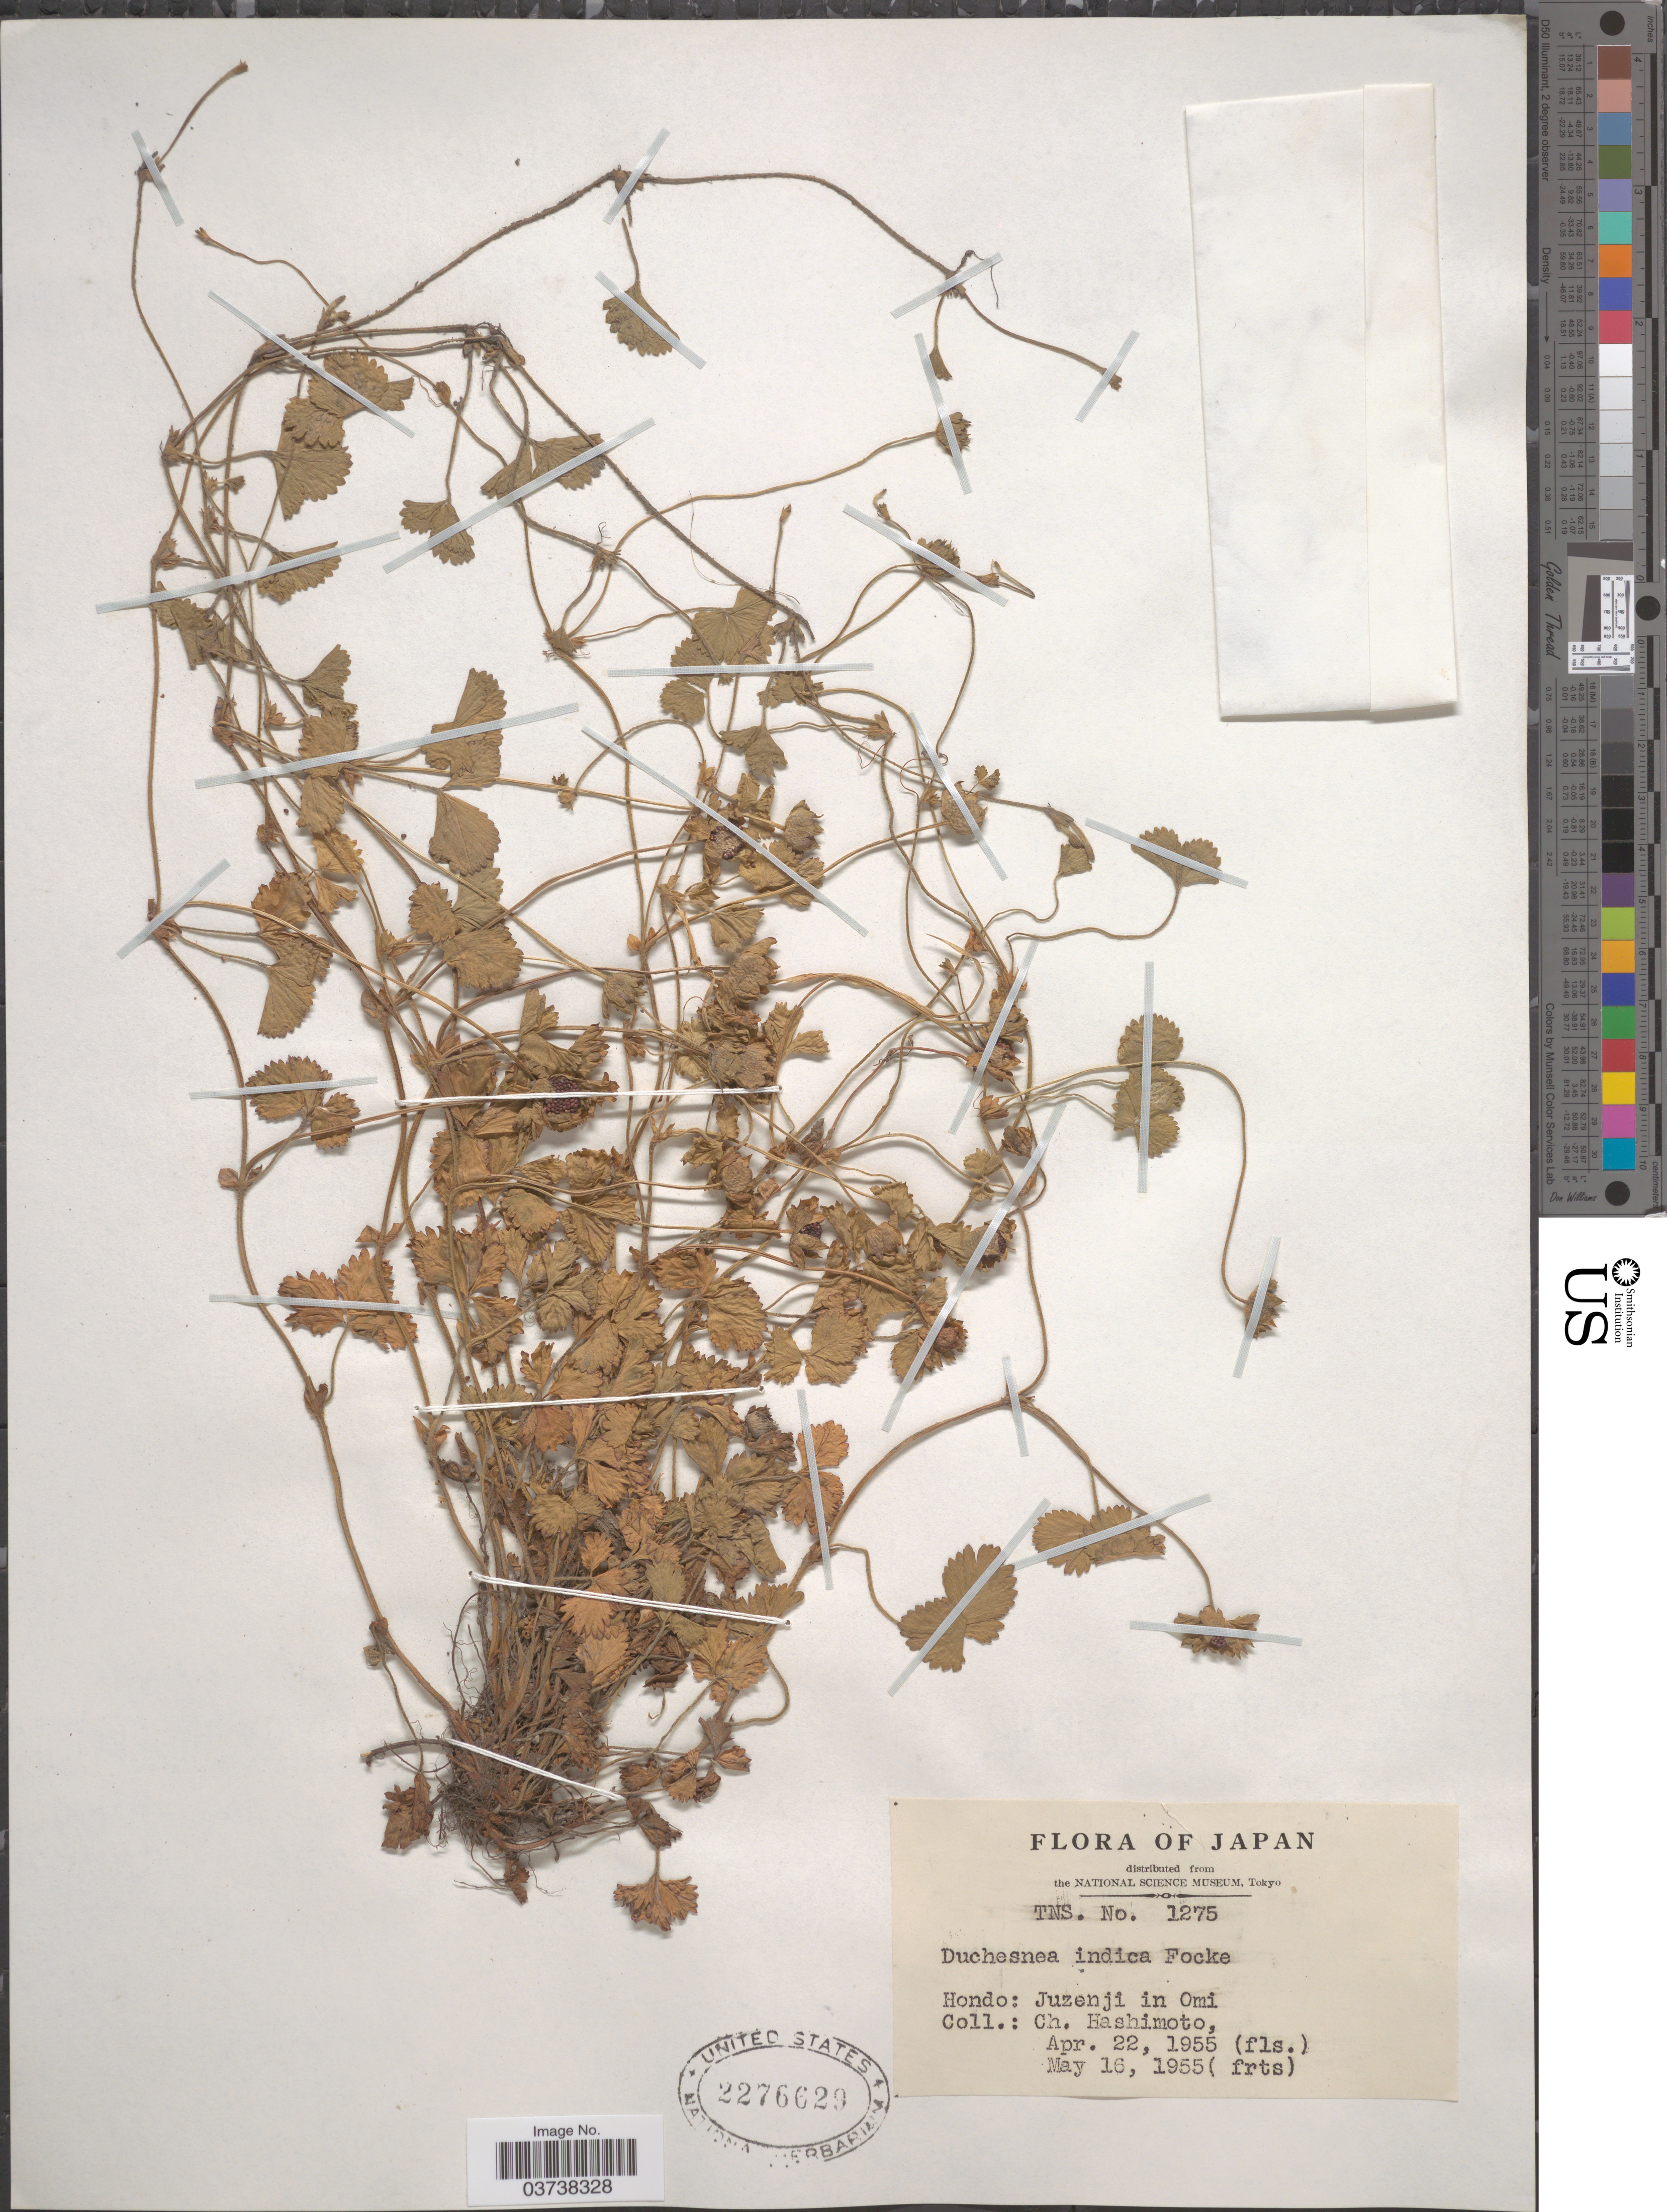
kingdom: Plantae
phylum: Tracheophyta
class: Magnoliopsida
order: Rosales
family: Rosaceae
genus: Potentilla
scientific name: Potentilla indica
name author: (Andrews) Th. Wolf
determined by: Strong, Mark T., (BOT), Smithsonian Institution - National Museum of Natural History (UNITED STATES)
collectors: C. Hashimoto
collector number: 1275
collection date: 1955-04-22/1955-05-16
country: Japan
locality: Hondo: Juzenji in Omi.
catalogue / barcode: US 2276629